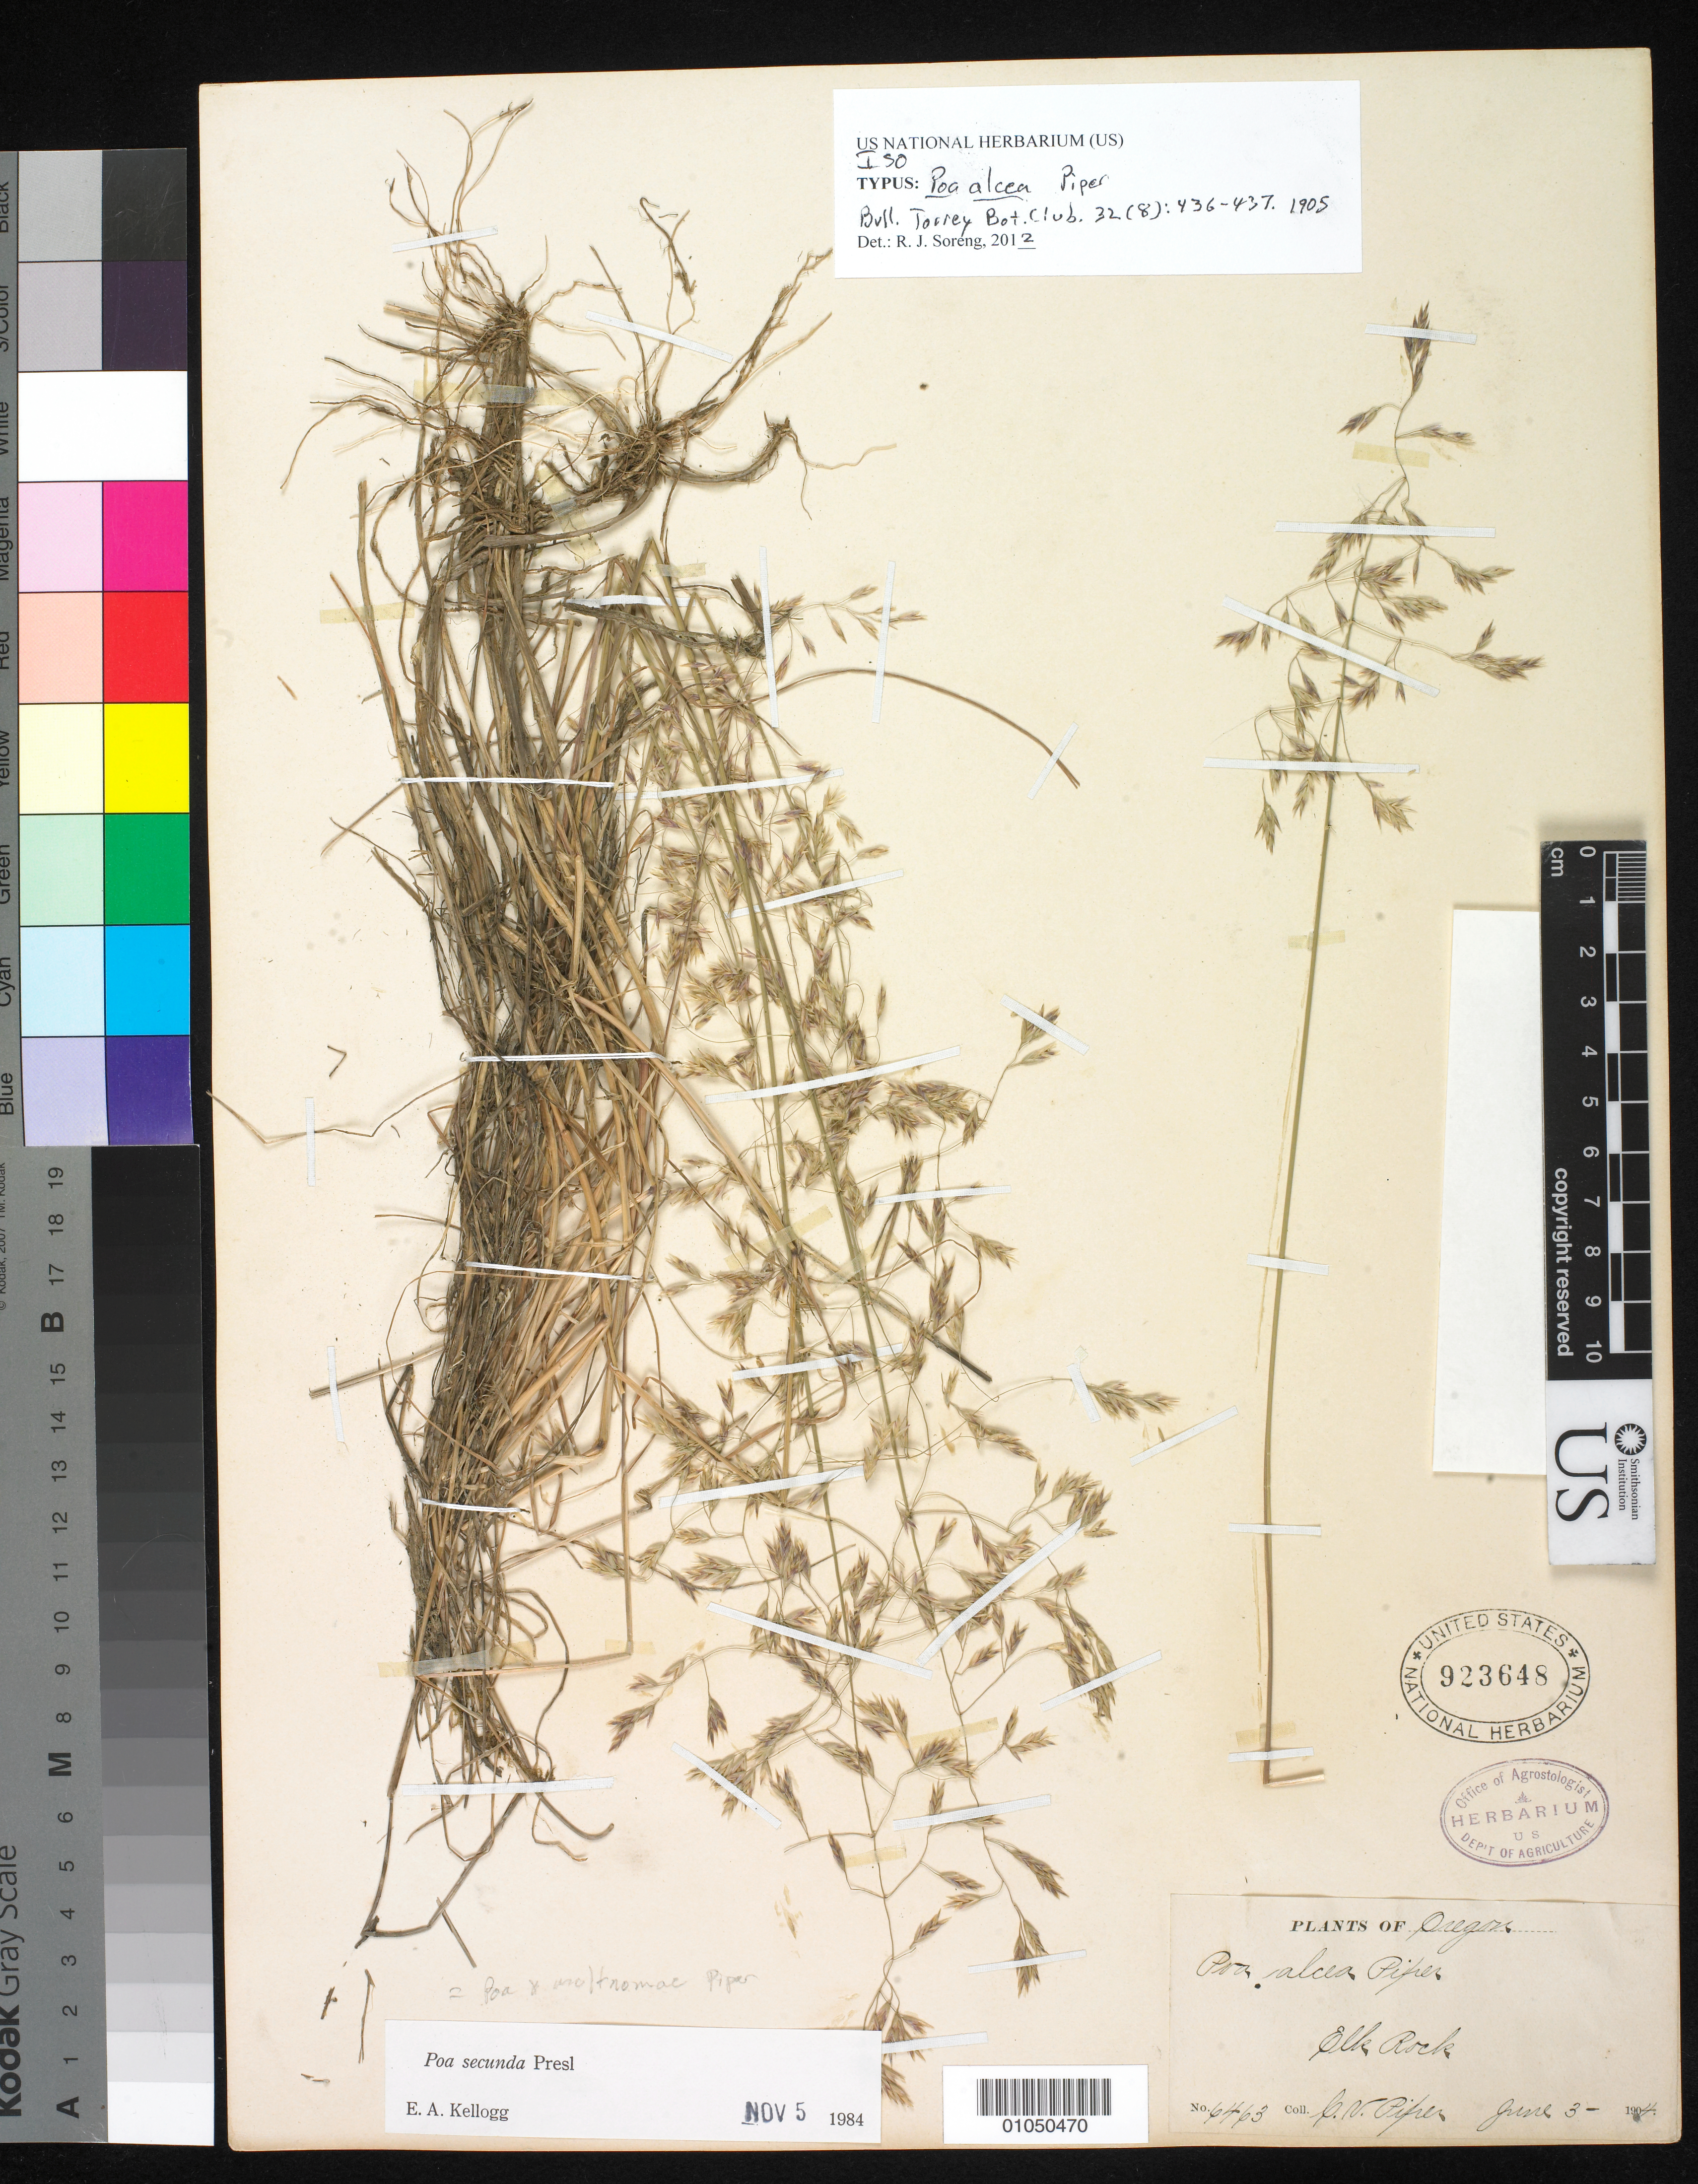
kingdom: Plantae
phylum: Tracheophyta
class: Liliopsida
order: Poales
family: Poaceae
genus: Poa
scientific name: Poa alcea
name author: Piper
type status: Isotype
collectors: C. V. Piper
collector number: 6463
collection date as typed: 03 Jun 1904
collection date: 1904-06-03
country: United States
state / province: Oregon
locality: Elk Rock.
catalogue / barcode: US 923648